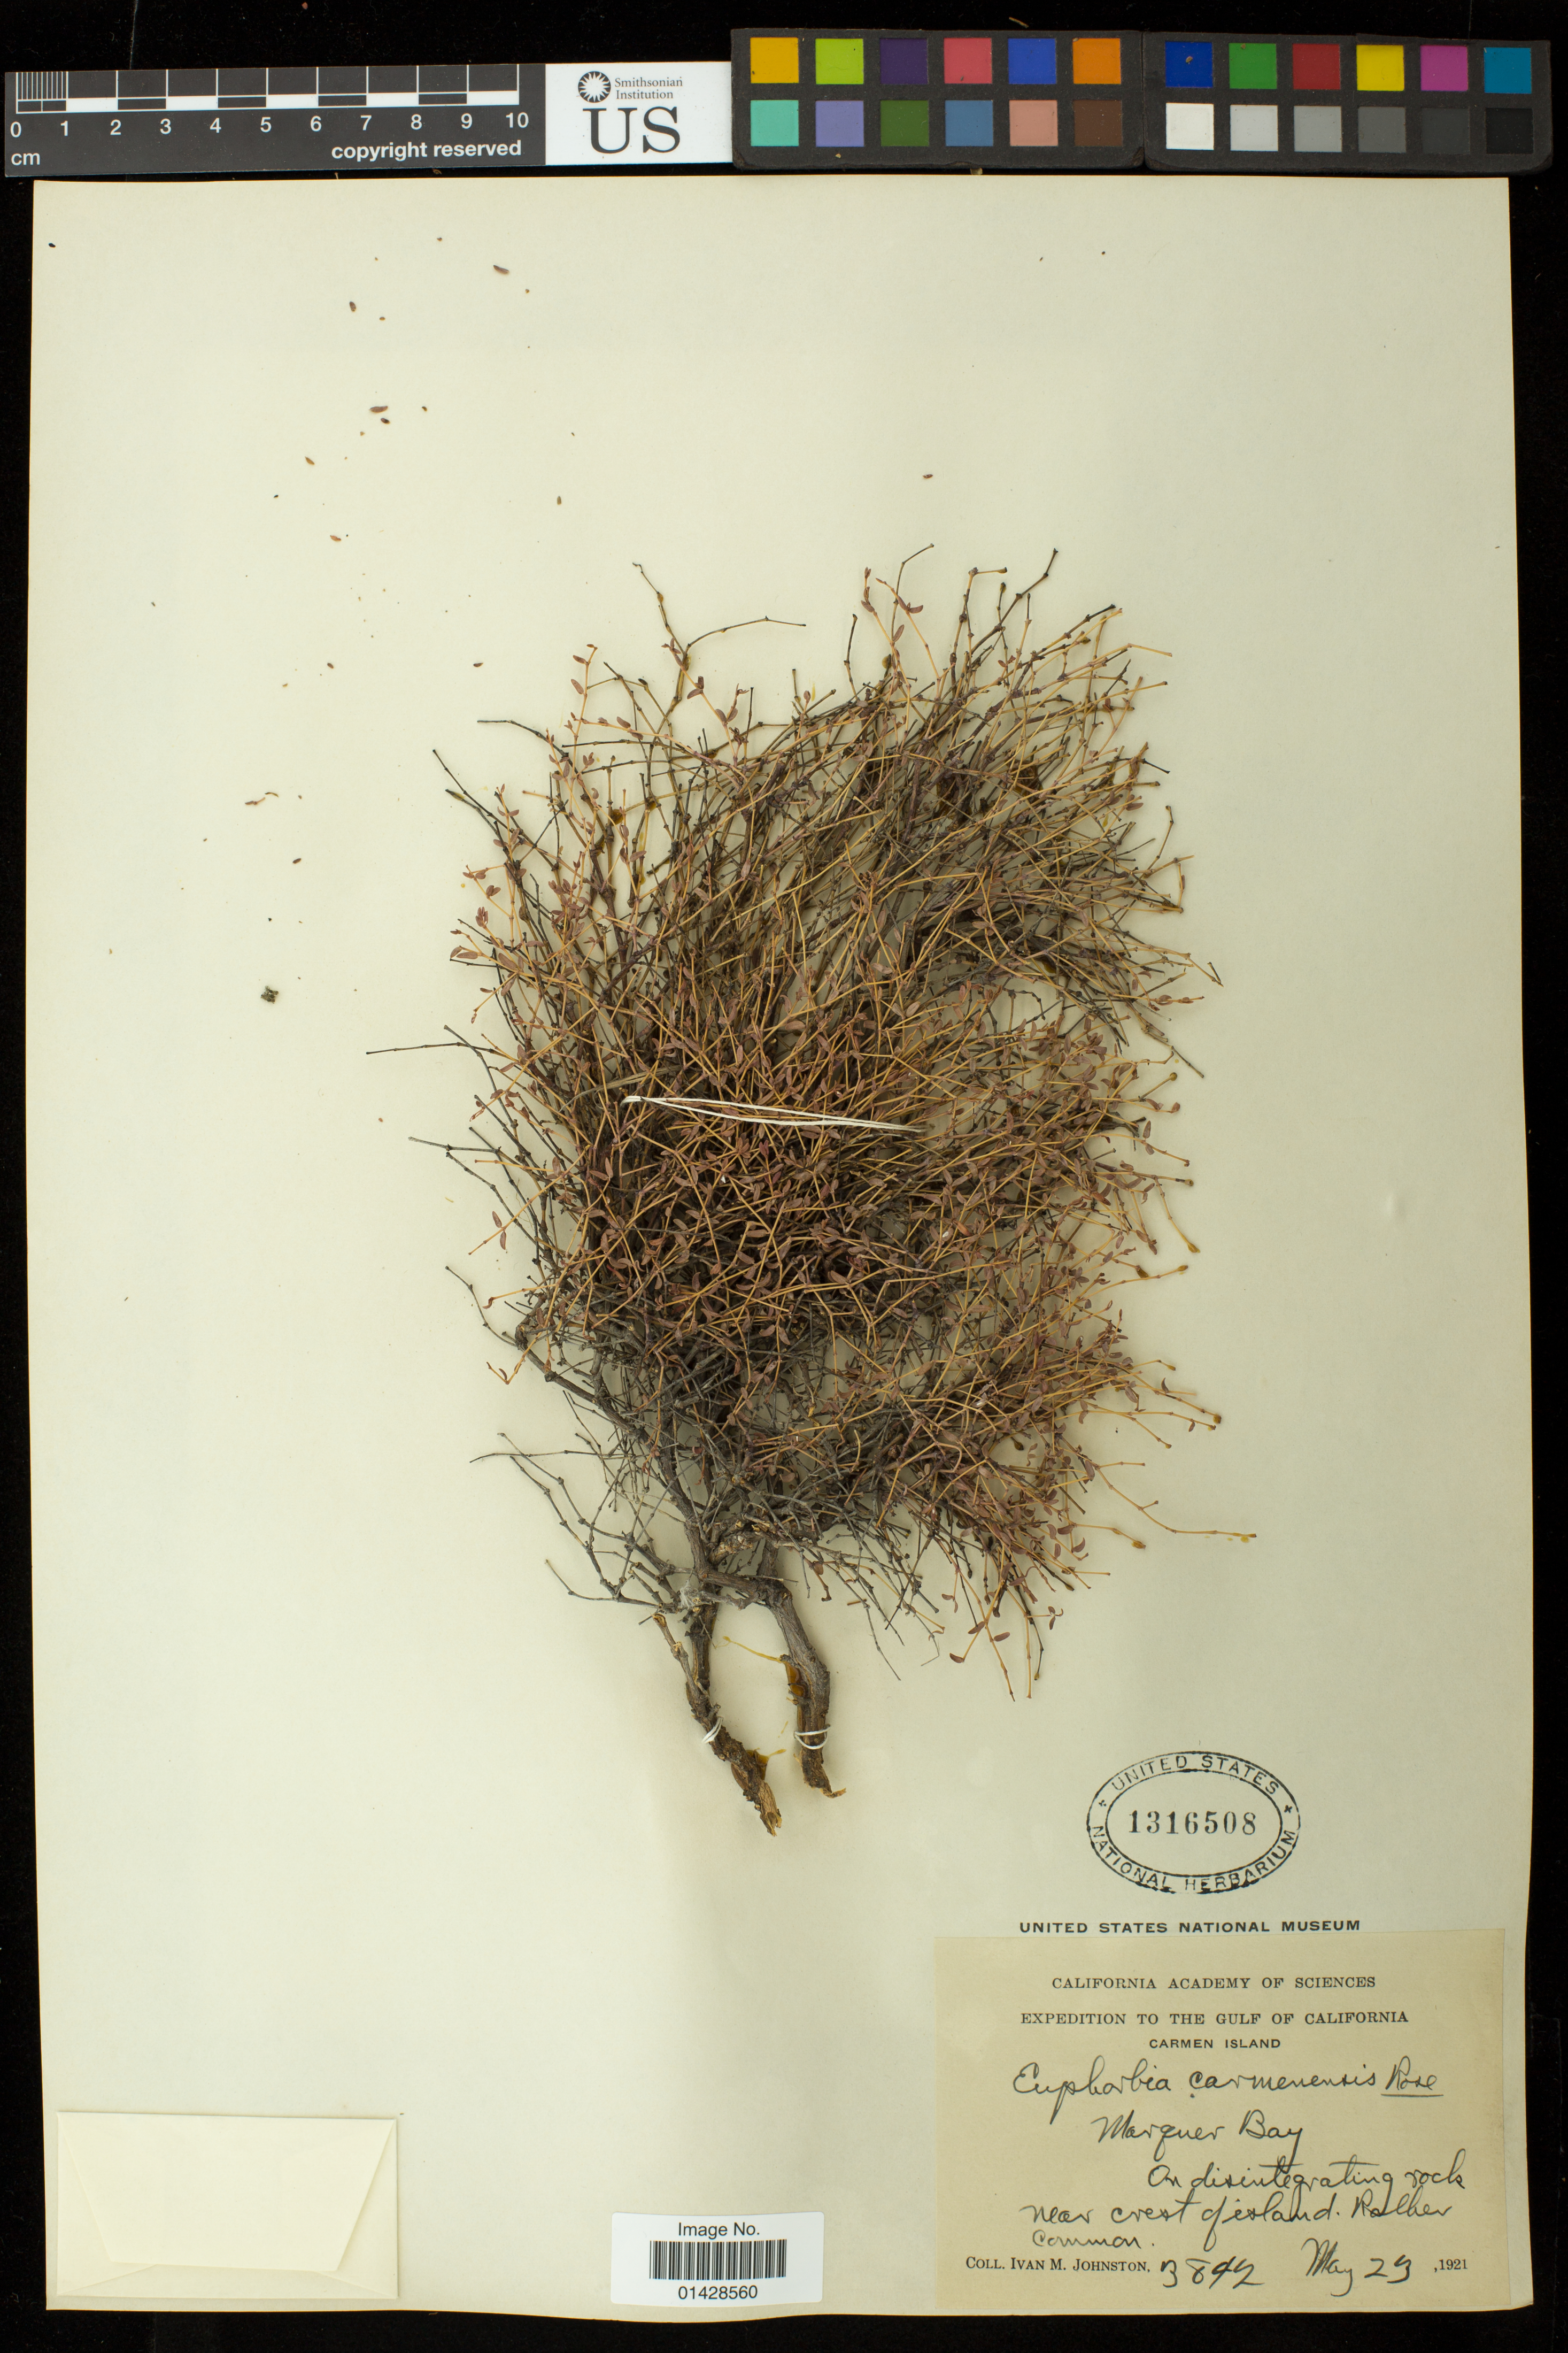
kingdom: Plantae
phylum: Tracheophyta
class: Magnoliopsida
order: Malpighiales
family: Euphorbiaceae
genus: Euphorbia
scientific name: Euphorbia polycarpa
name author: Benth.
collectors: I.M. Johnston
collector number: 3842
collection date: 1921-05-23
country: Mexico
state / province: Baja California Sur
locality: Carmen Island, Marquez Bay, on disintegrating rock near crest of island.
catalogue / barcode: US 1316508